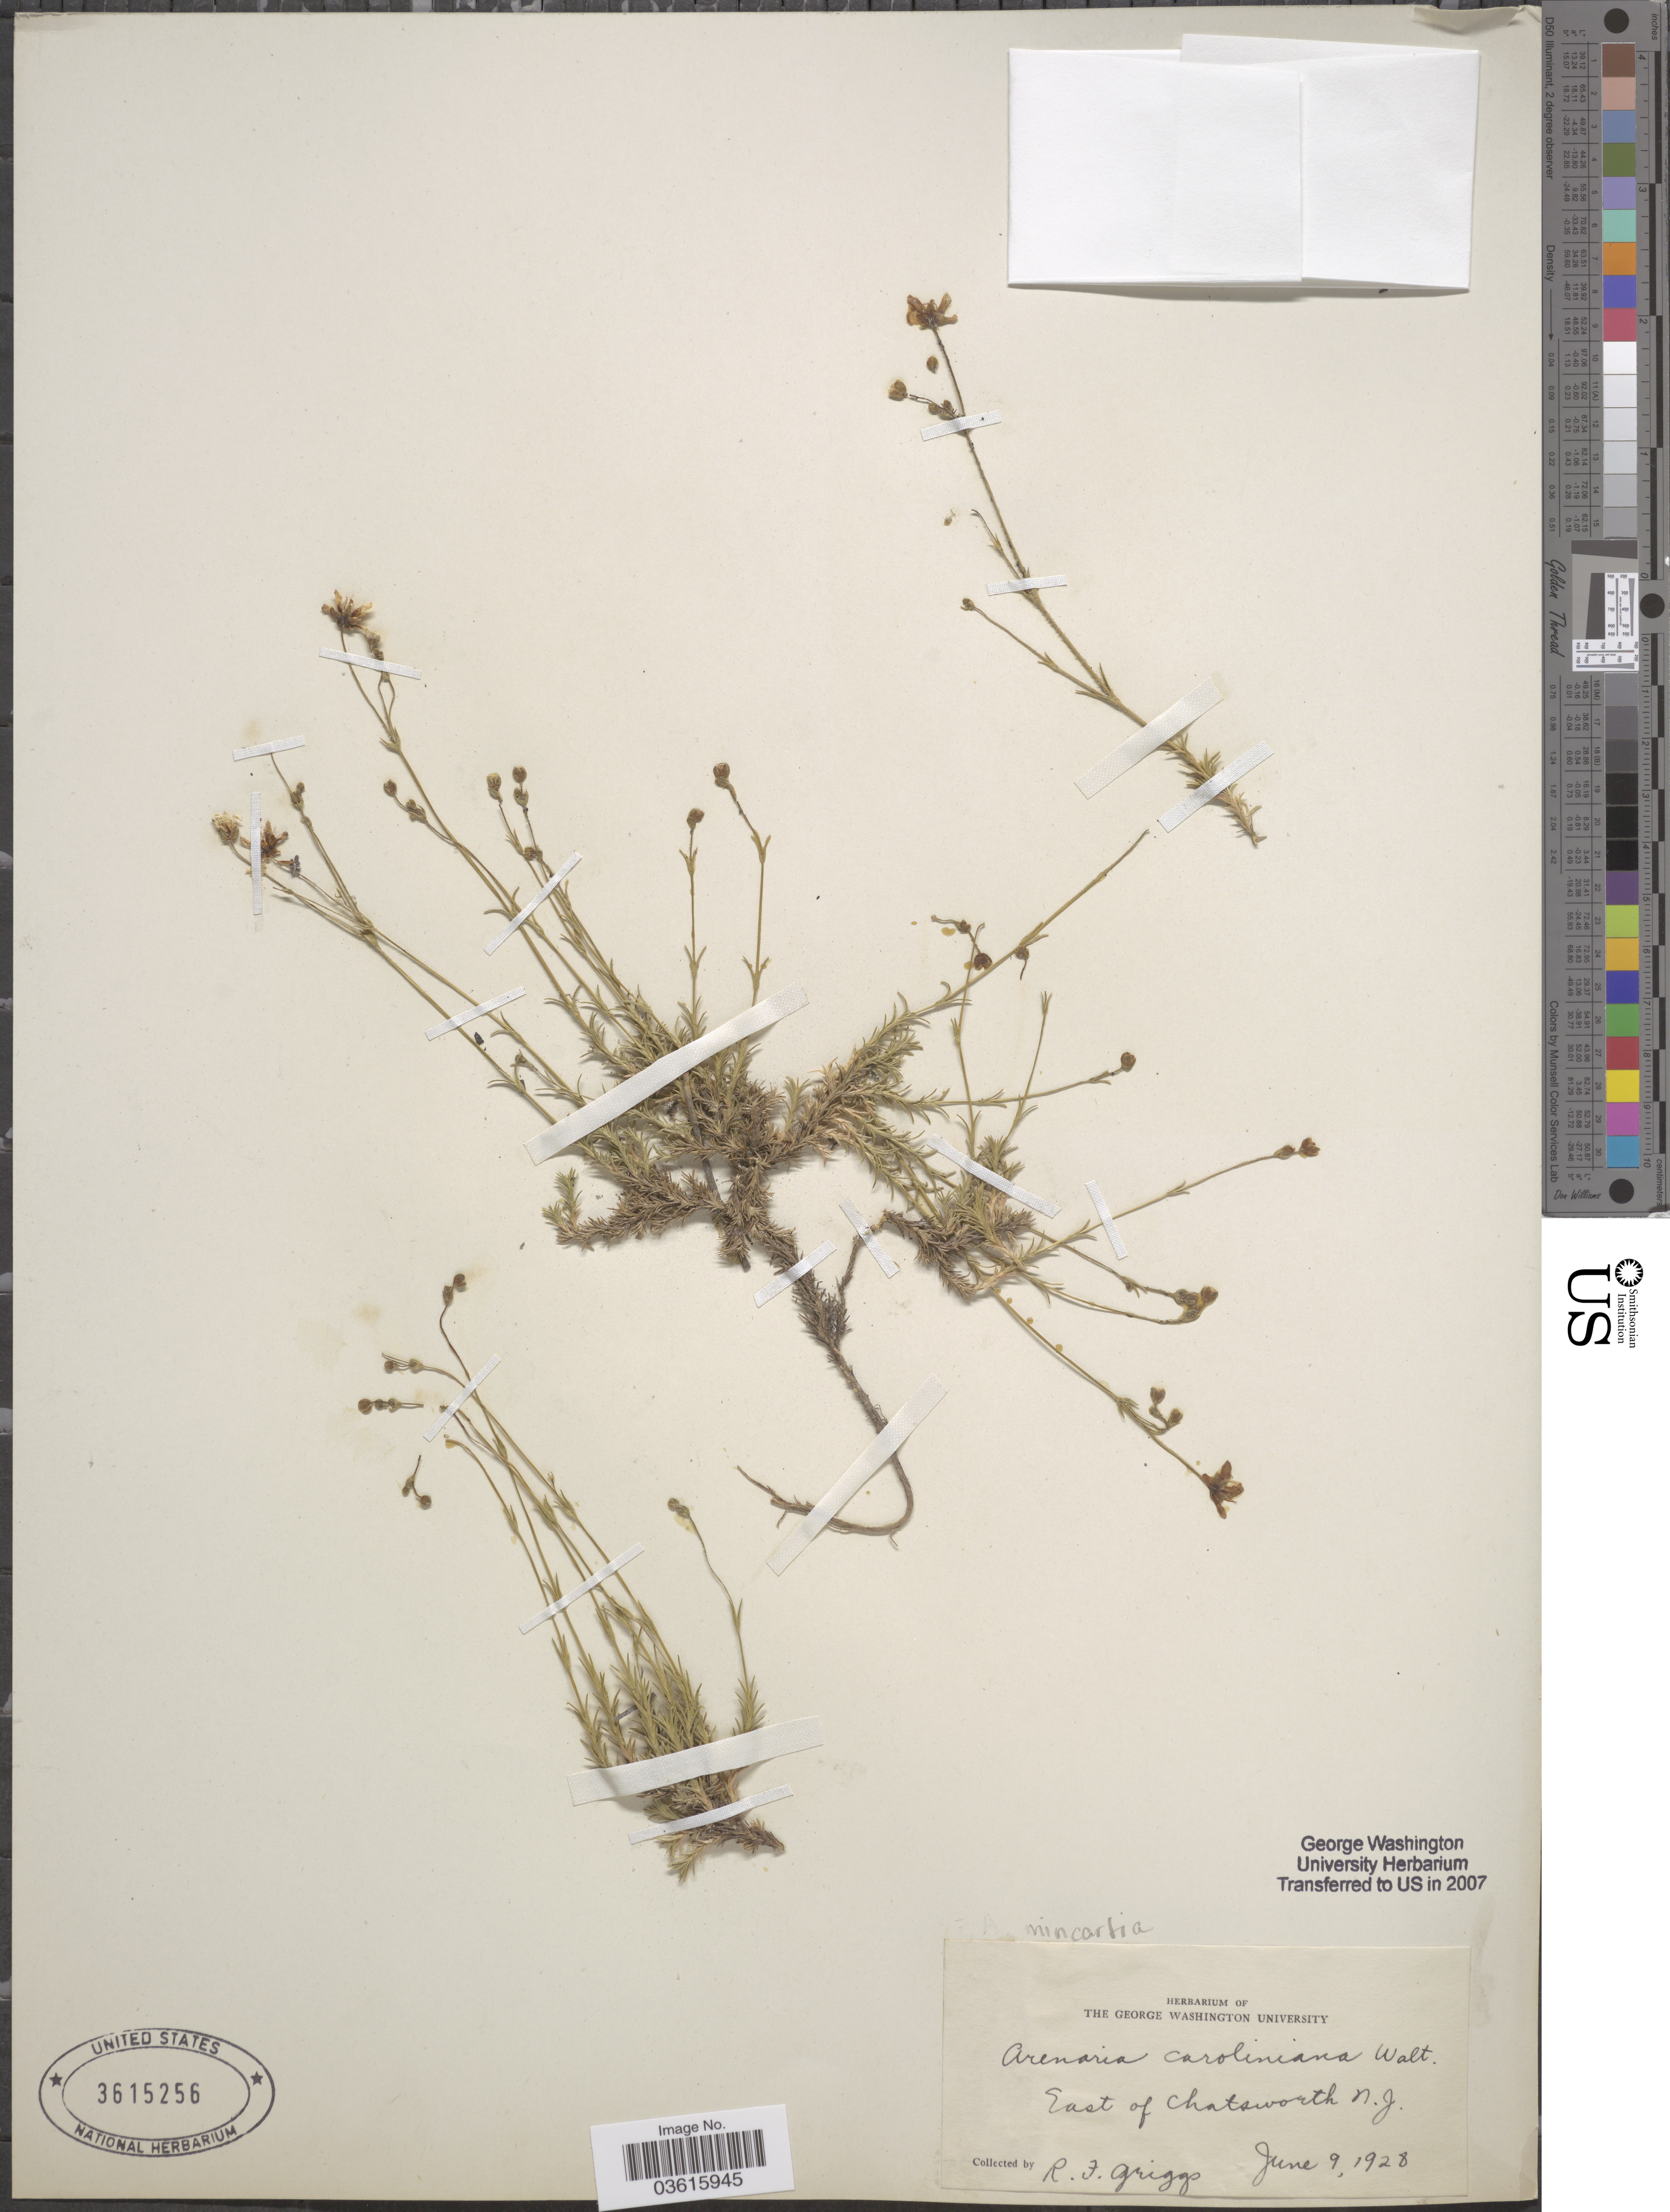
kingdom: Plantae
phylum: Tracheophyta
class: Magnoliopsida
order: Caryophyllales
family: Caryophyllaceae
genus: Minuartia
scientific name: Minuartia caroliniana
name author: (Walter) Mattf.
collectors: R. F. Griggs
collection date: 1928-06-09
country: United States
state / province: New Jersey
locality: East of Chatsworth.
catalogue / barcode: US 3615256